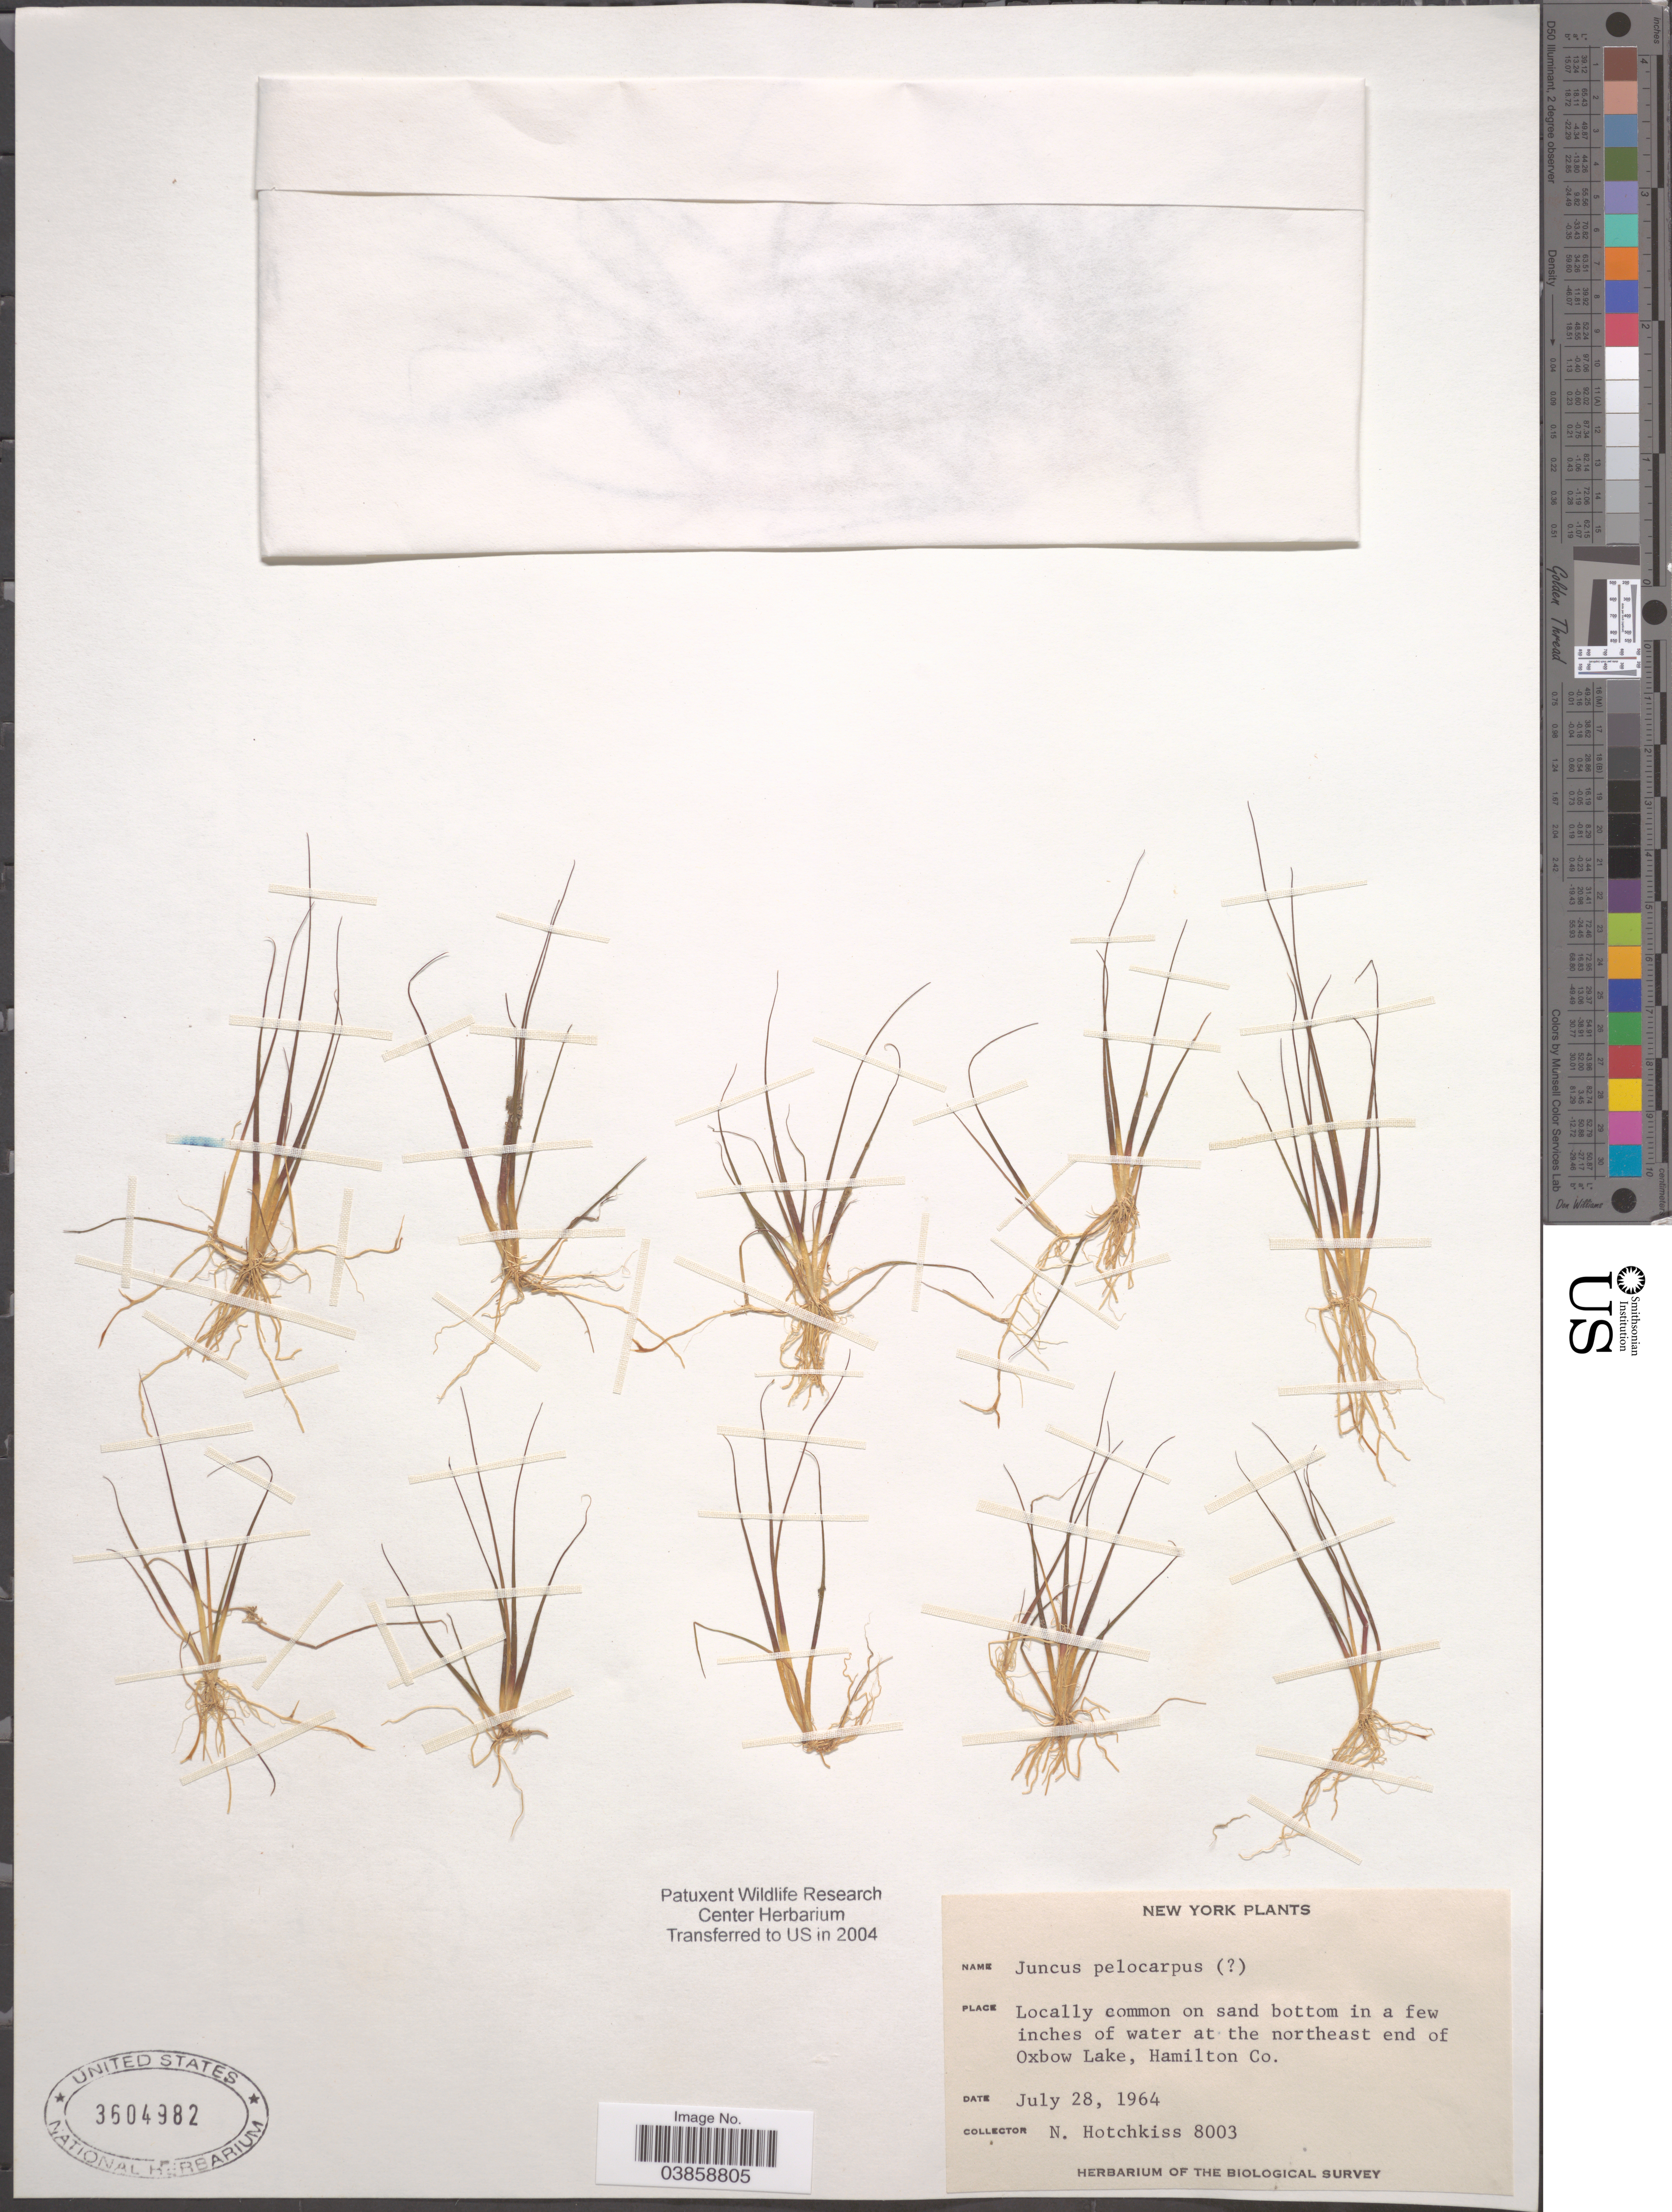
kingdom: Plantae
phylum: Tracheophyta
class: Liliopsida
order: Poales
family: Juncaceae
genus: Juncus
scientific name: Juncus sp.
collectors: N. Hotchkiss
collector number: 8003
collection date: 1964-07-28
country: United States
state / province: New York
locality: At the northeast end of Oxbow Lake, Hamilton Co.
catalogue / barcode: US 3604982